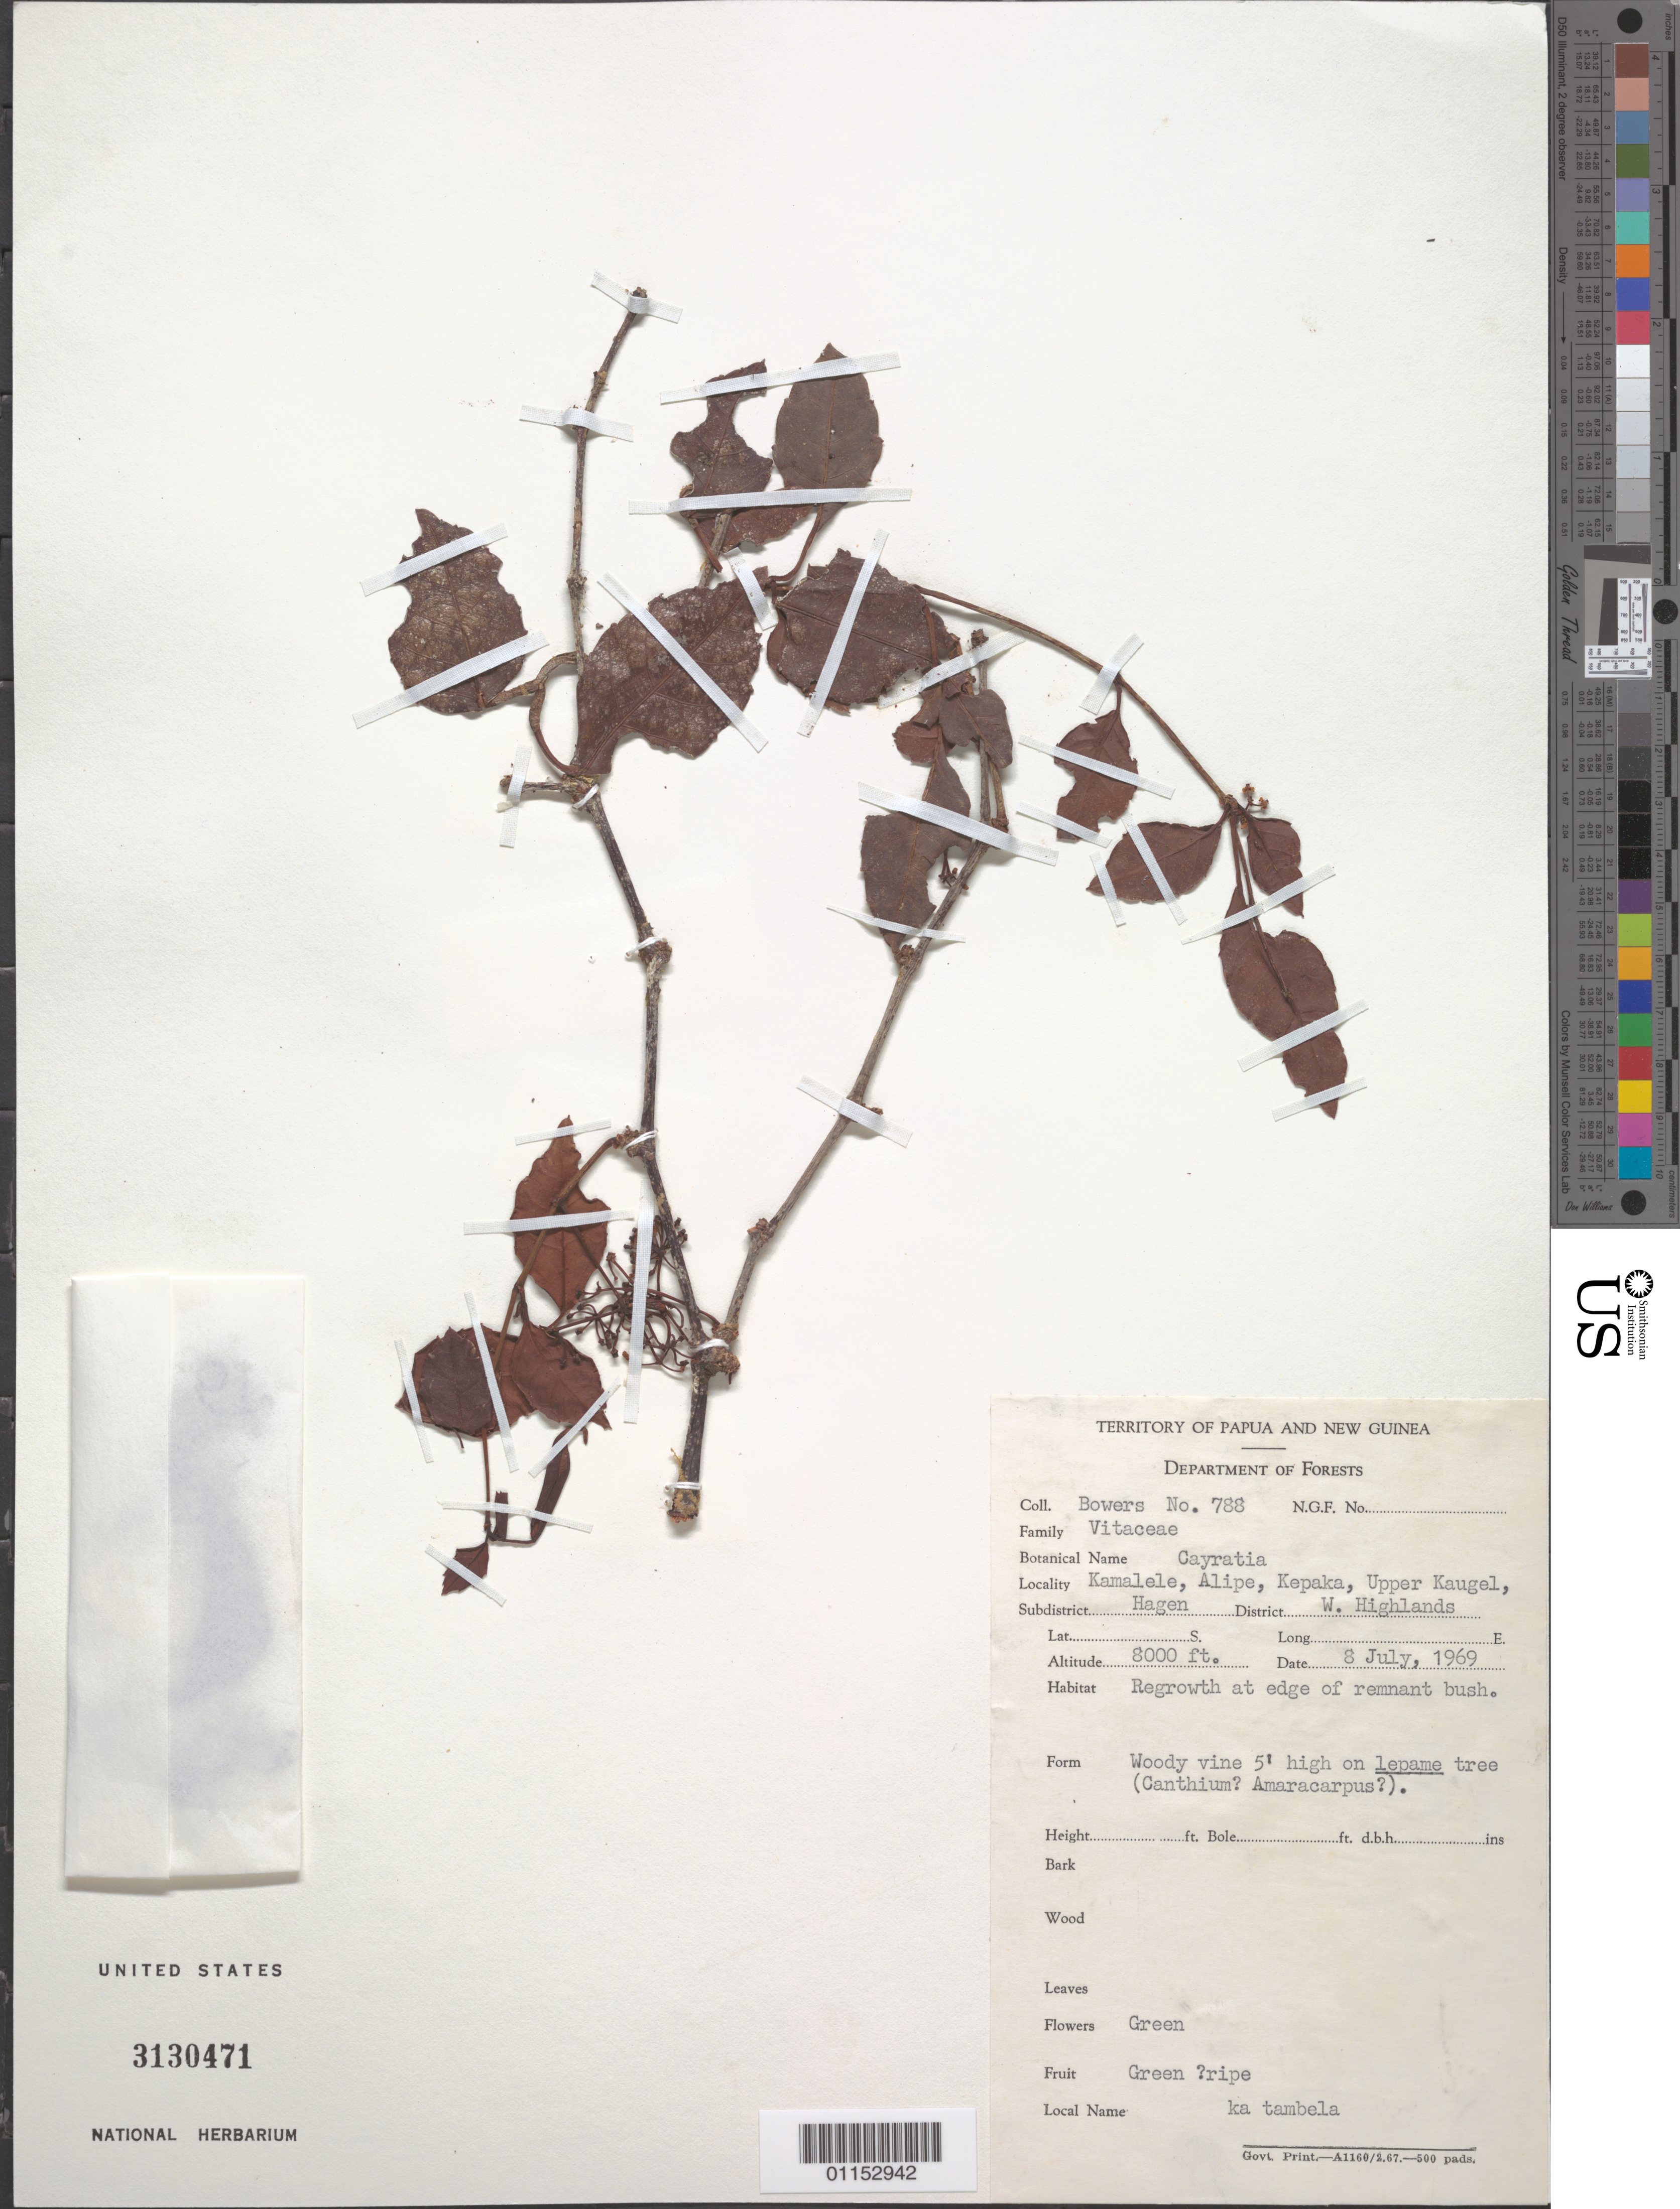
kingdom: Plantae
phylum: Tracheophyta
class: Magnoliopsida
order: Vitales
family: Vitaceae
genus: Cayratia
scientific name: Cayratia sp.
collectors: -. Bowers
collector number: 788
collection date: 1969-07-08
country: Papua New Guinea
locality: Kamalele, Alipe, Kepaka, Upper Kaugel, Subdistr. Hagen, Distr. W Highlands.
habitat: Regrowth at edge of remnant bush. Woody vine.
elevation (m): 2438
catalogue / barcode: US 3130471